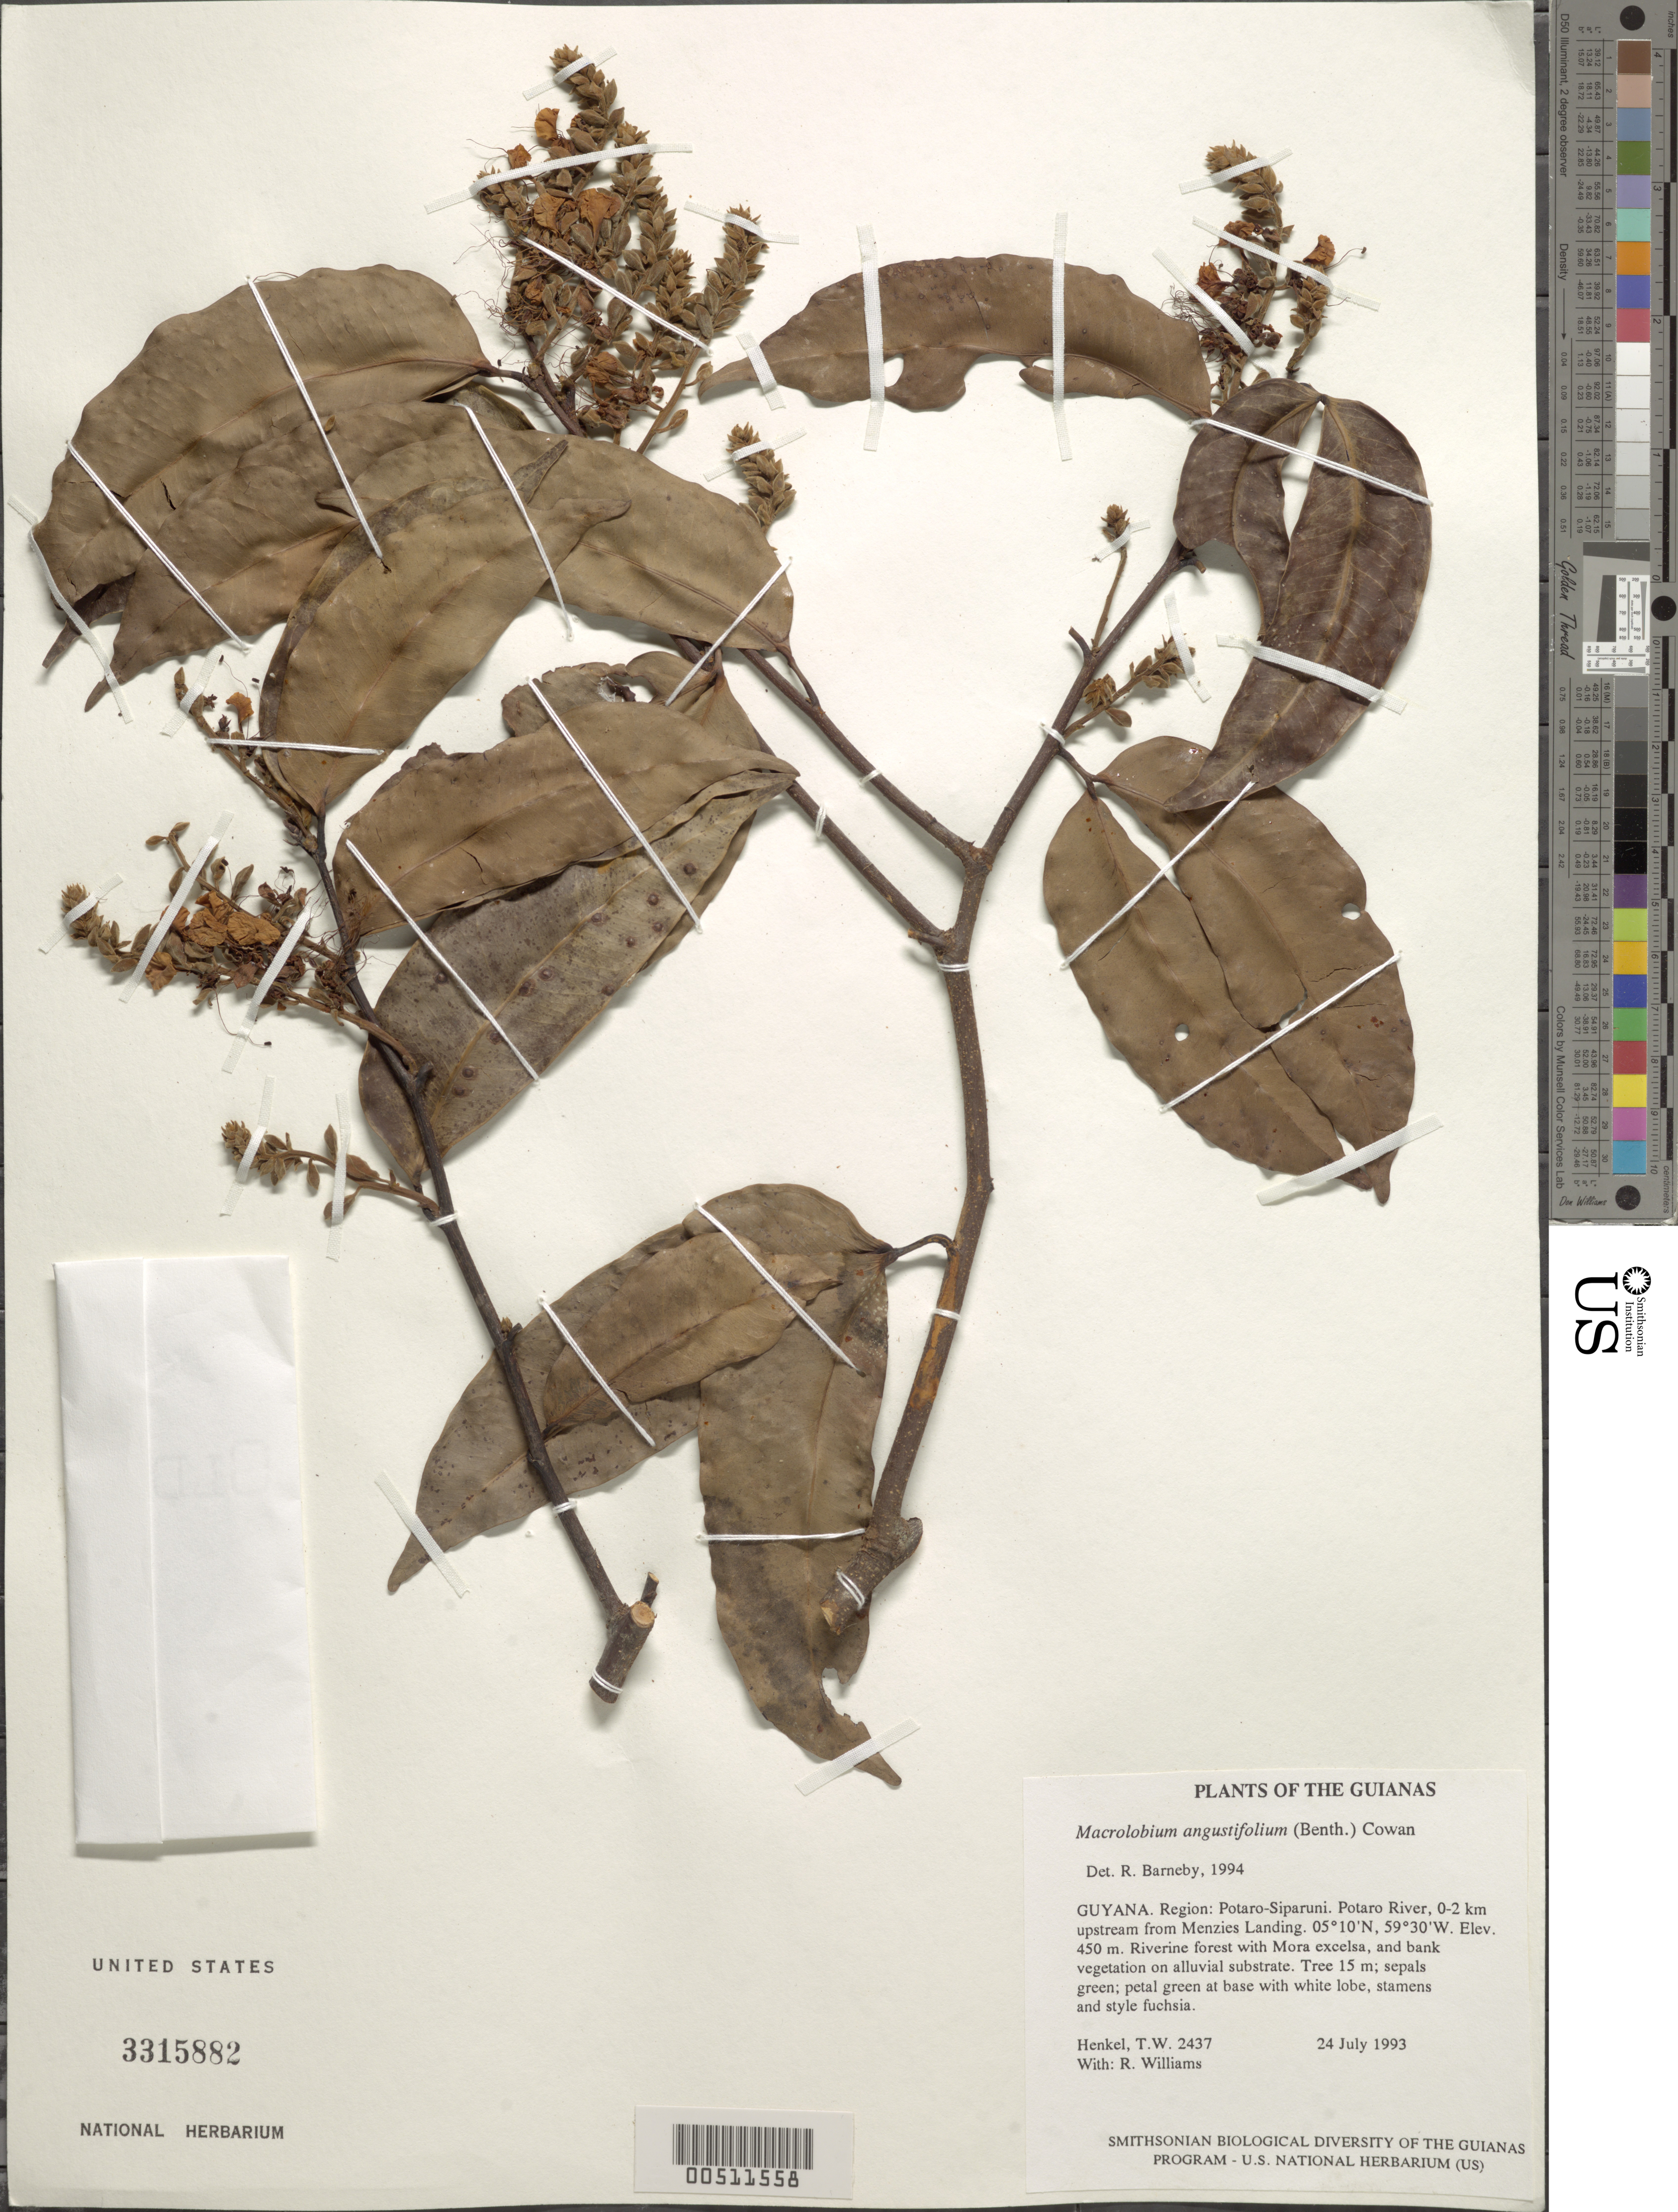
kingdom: Plantae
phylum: Tracheophyta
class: Magnoliopsida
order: Fabales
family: Fabaceae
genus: Macrolobium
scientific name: Macrolobium angustifolium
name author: (Benth.) R.S. Cowan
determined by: Barneby, Rupert C., (NY)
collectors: T. Henkel & R. Williams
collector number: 2437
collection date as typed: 24 July 1993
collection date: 1993-07-24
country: Guyana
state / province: Potaro-Siparuni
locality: Potaro River, 0-2 km upstream from Menzies Landing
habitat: Riverine forest with Mora excelsa, and bank vegetation on alluvial substrate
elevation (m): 450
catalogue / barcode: US 3315882